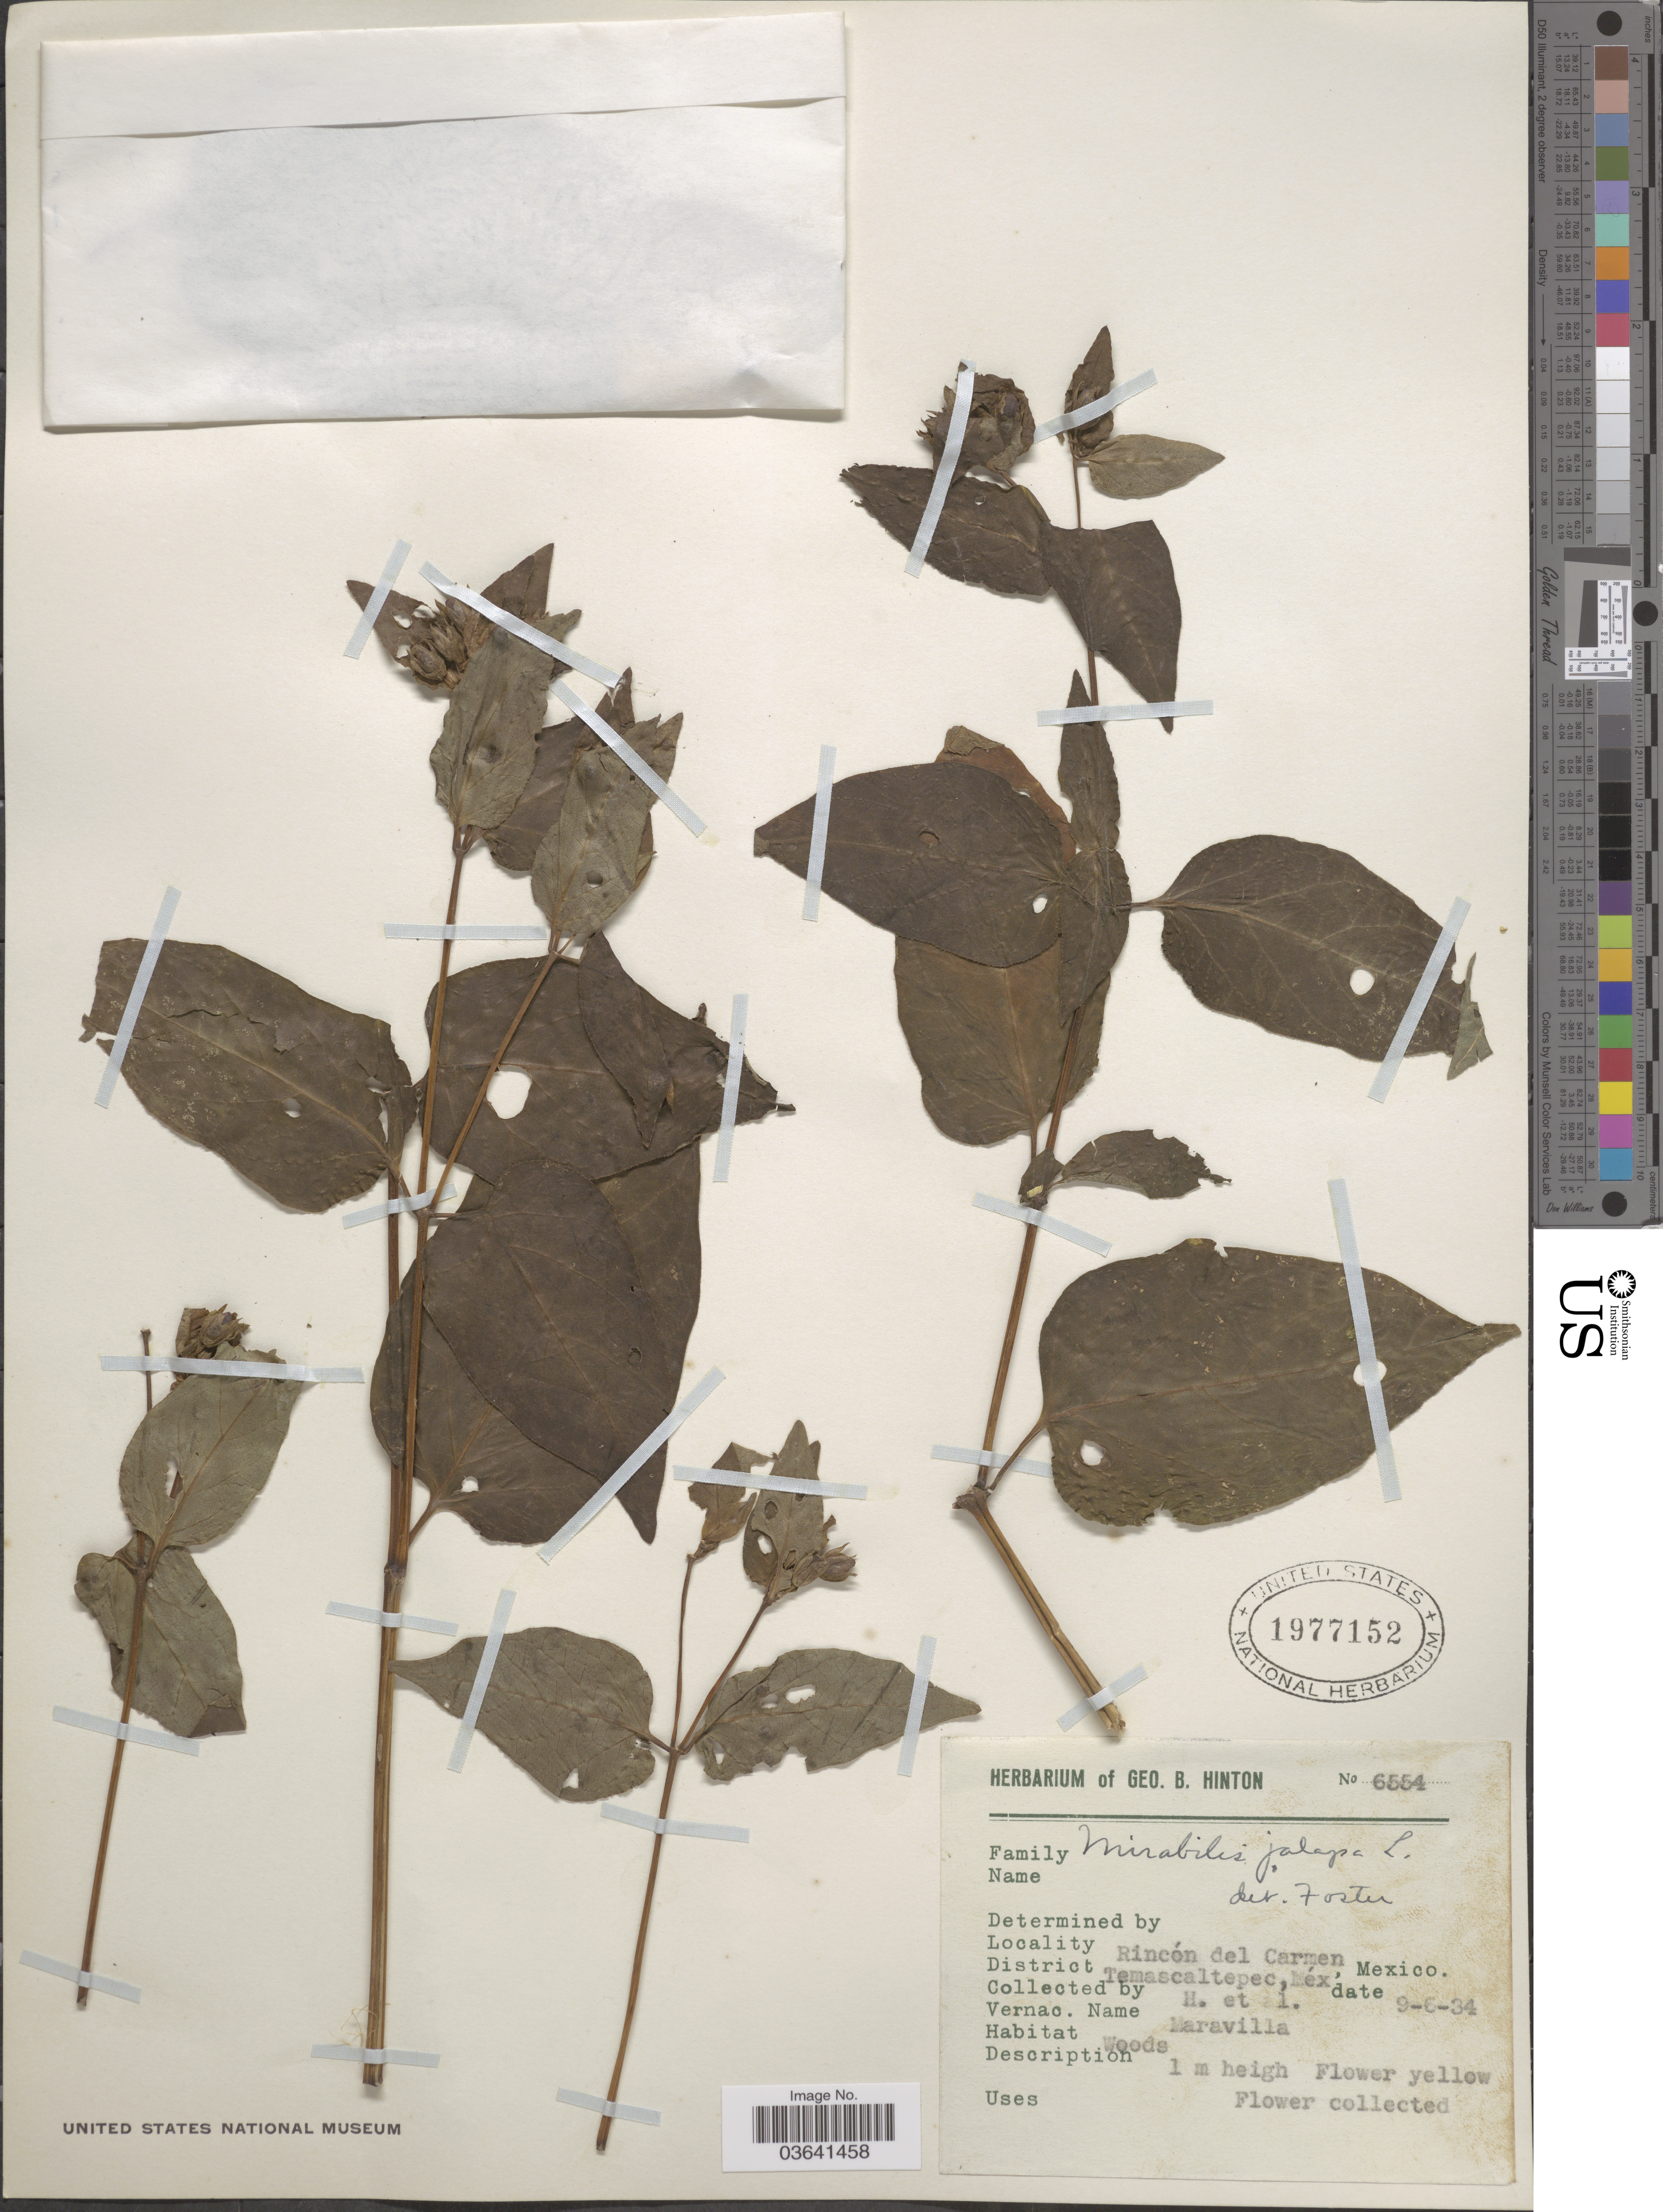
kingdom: Plantae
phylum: Tracheophyta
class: Magnoliopsida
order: Caryophyllales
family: Nyctaginaceae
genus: Mirabilis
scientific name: Mirabilis jalapa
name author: L.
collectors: G. B. Hinton & et al.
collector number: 6554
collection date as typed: Transcribed d/m/y: 9/6/34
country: Mexico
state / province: México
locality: Rincón del Carmen. District Temascaltepec.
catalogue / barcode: US 1977152